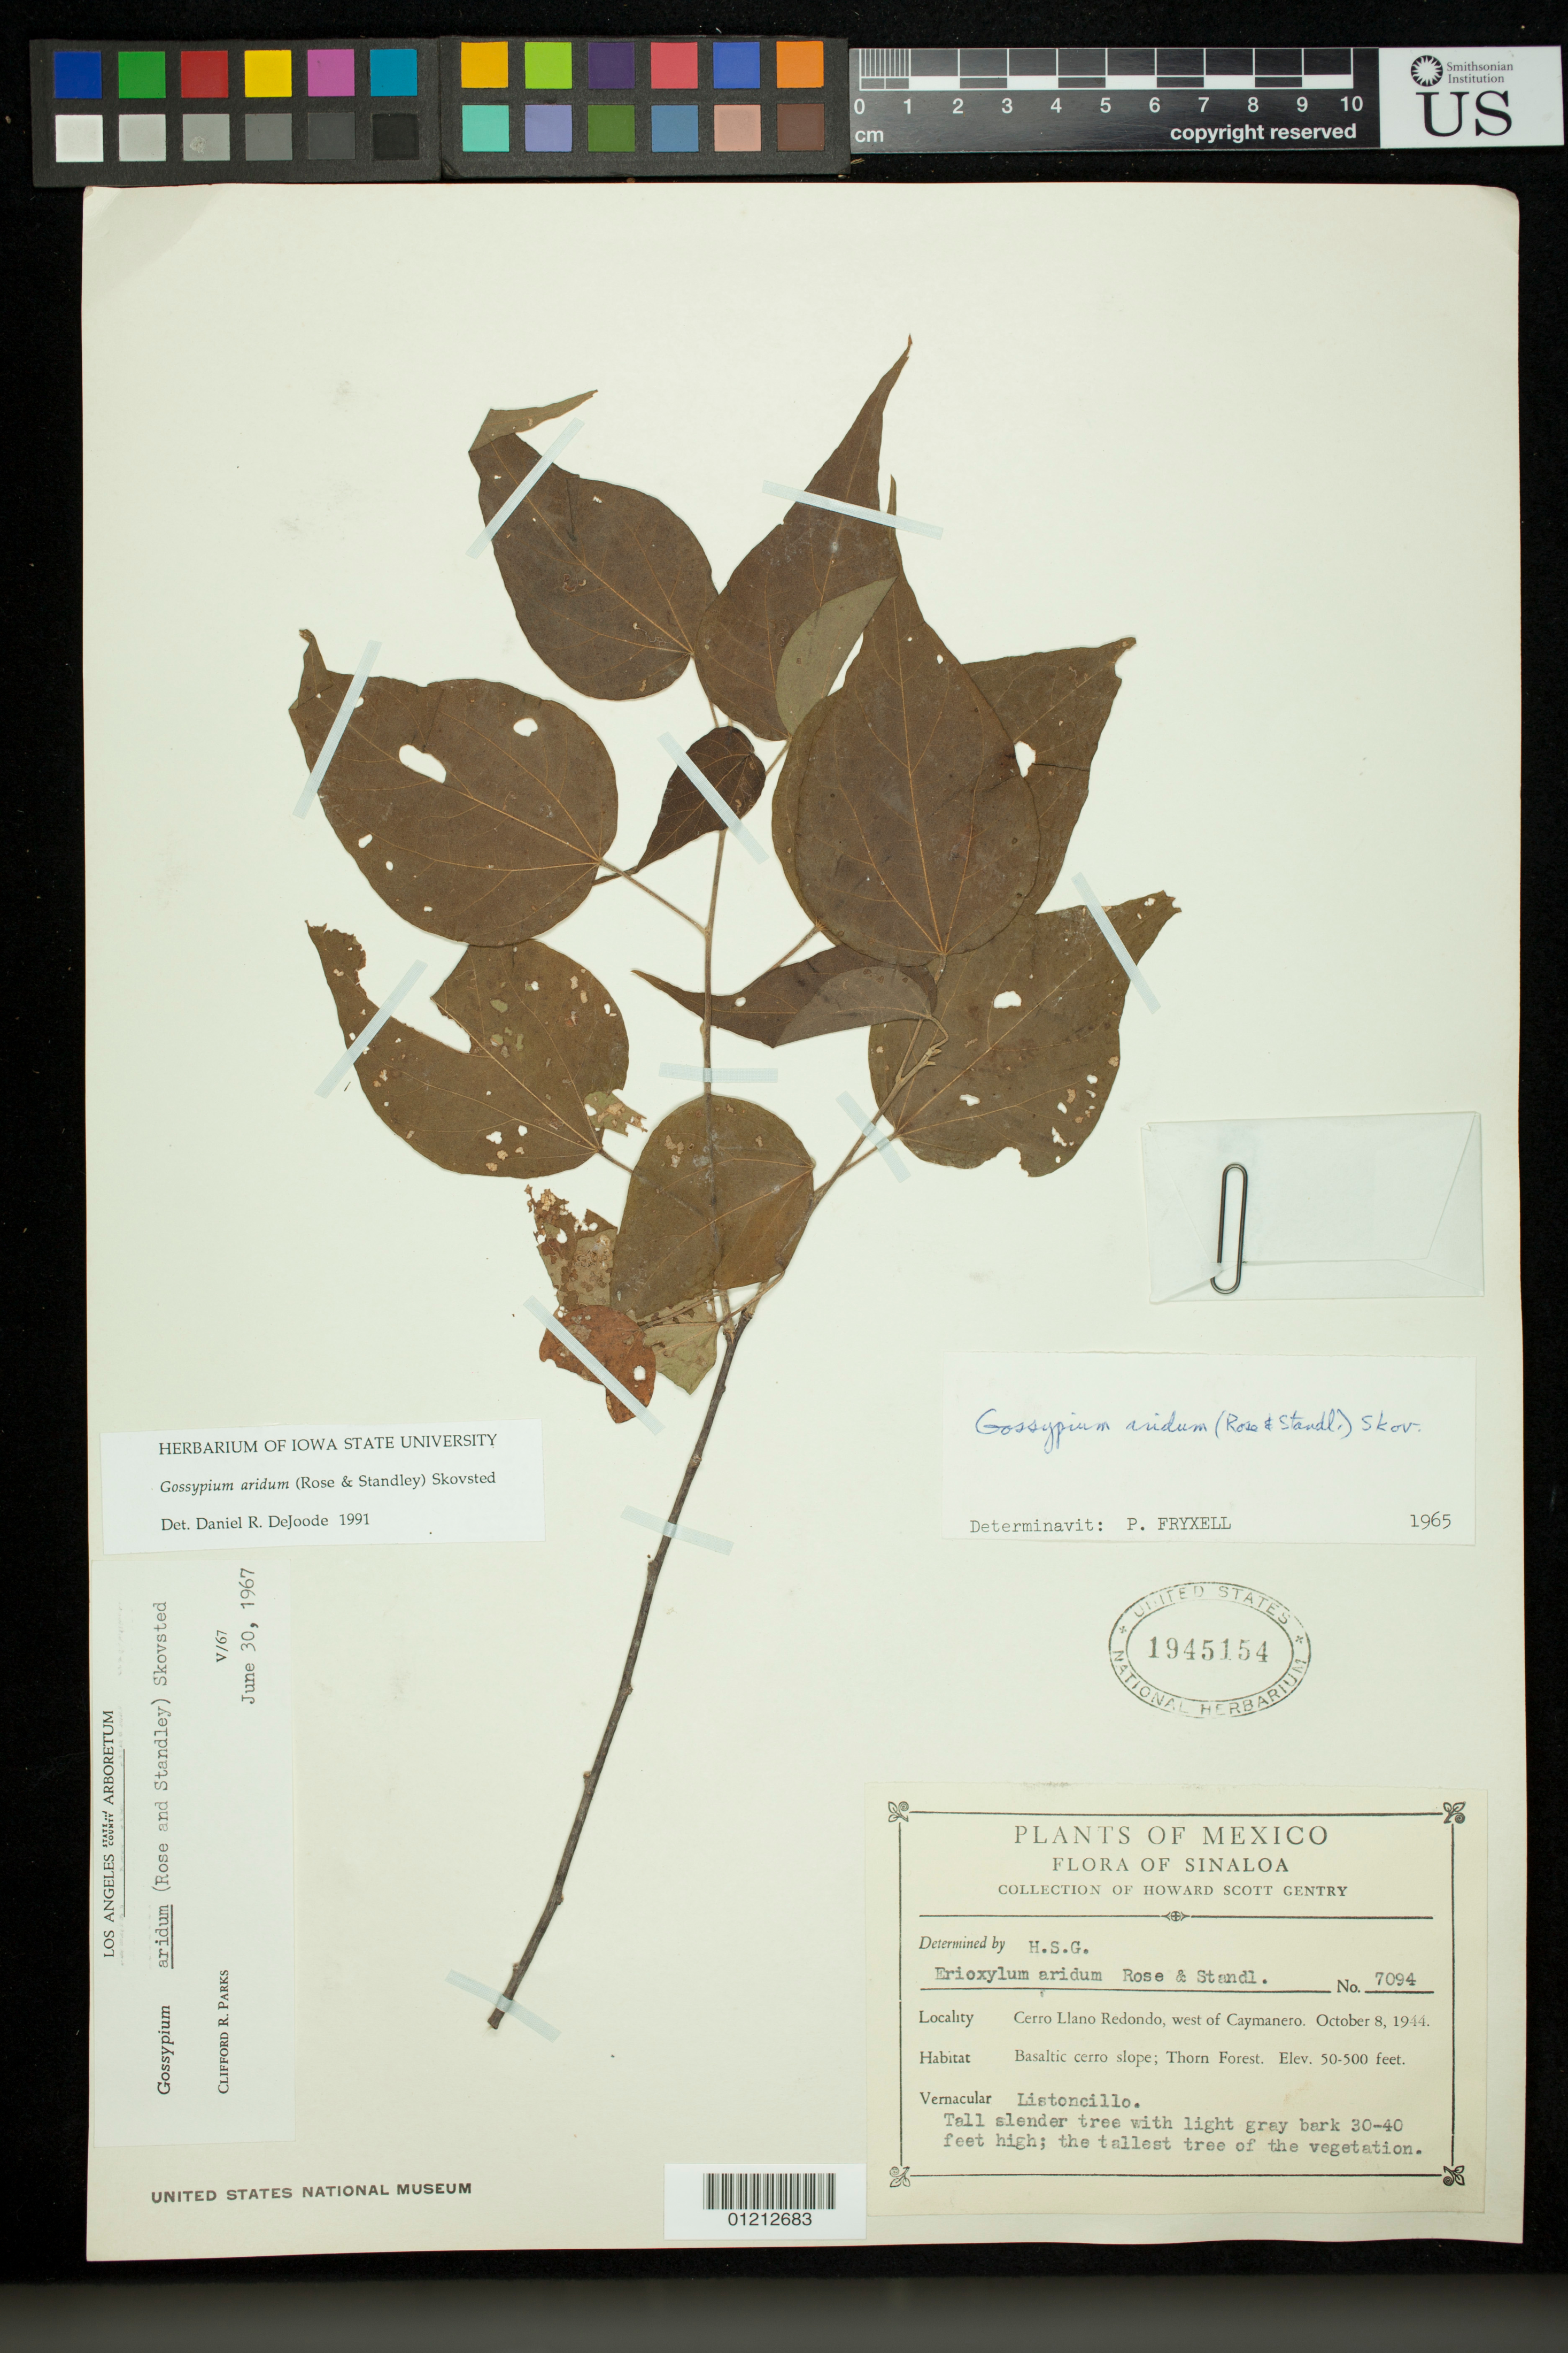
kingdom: Plantae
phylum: Tracheophyta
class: Magnoliopsida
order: Malvales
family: Malvaceae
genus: Gossypium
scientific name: Gossypium aridum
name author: (Rose & Standl.) Skovsted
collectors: H. S. Gentry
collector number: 7094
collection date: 1944-10-08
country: Mexico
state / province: Sinaloa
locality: Cerro Llano Redondo, west of Caymanero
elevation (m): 15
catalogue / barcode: US 194514